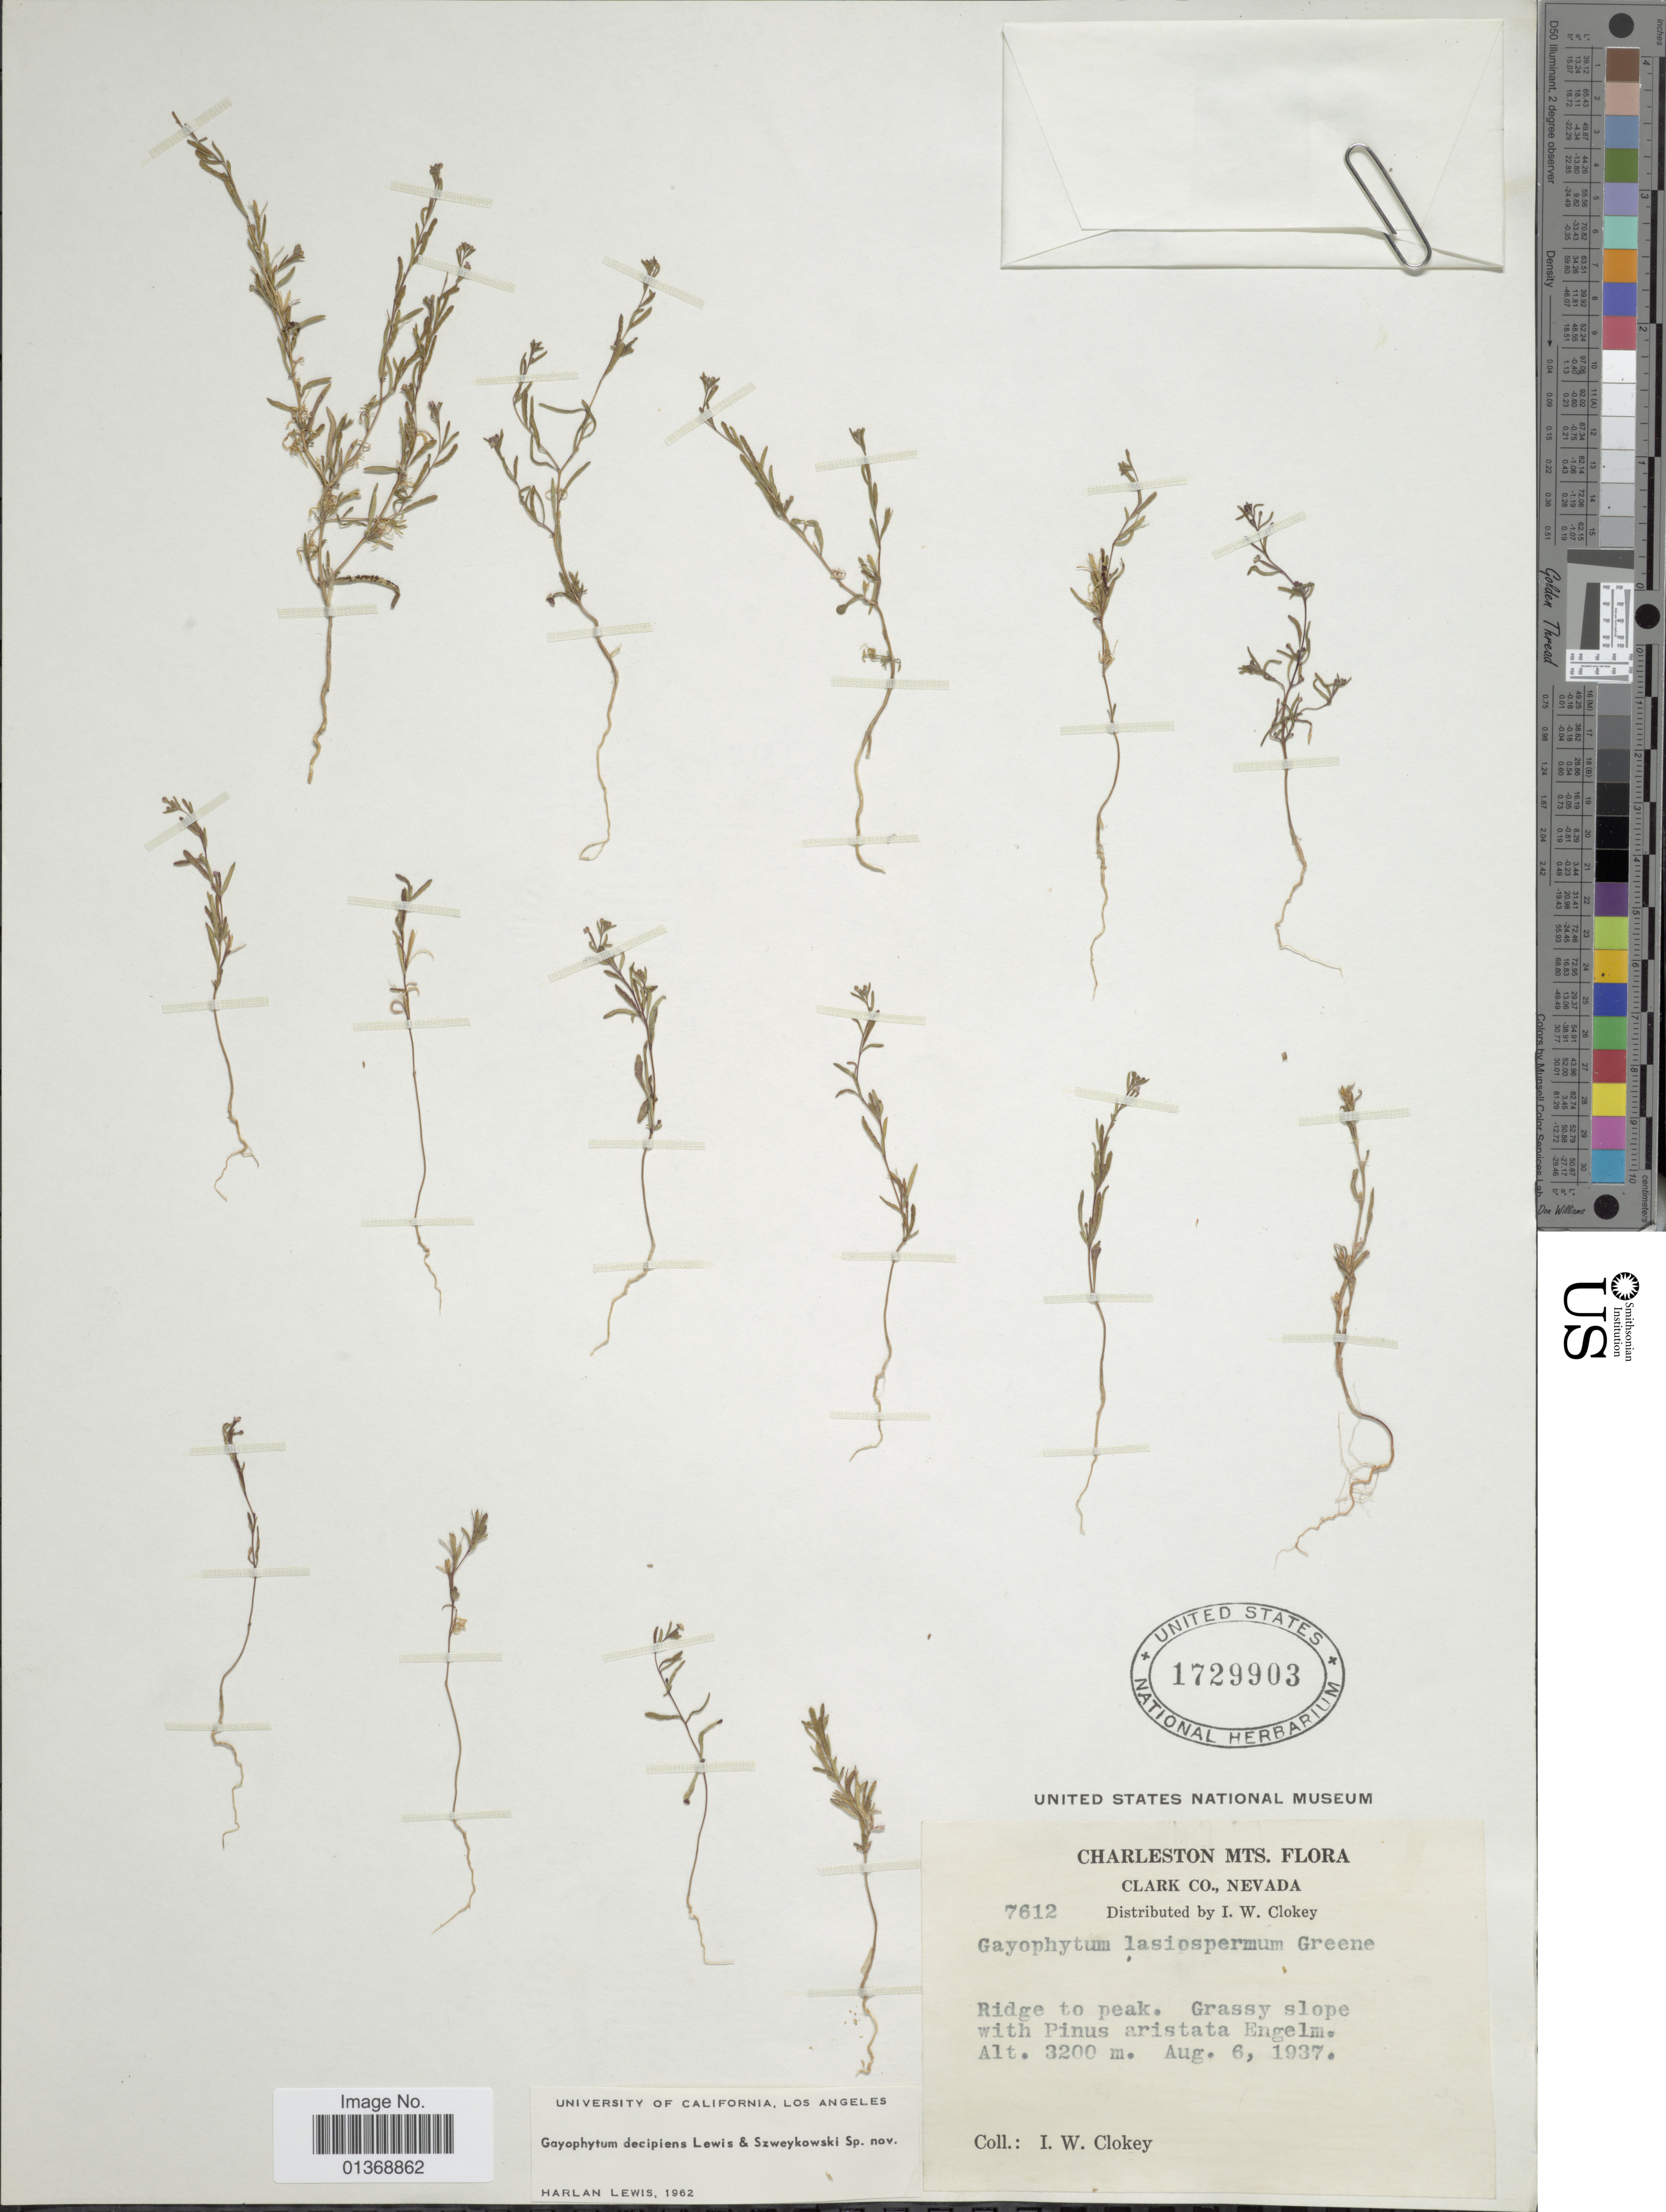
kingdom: Plantae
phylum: Tracheophyta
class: Magnoliopsida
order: Myrtales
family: Onagraceae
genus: Gayophytum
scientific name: Gayophytum decipiens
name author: F. H. Lewis & Szweyk.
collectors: I. W. Clokey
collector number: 7612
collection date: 1937-08-06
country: United States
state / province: Nevada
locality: Charleston Mts. Flora., Clark Co., Ridge to peak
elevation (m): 3200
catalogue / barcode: US 1729903